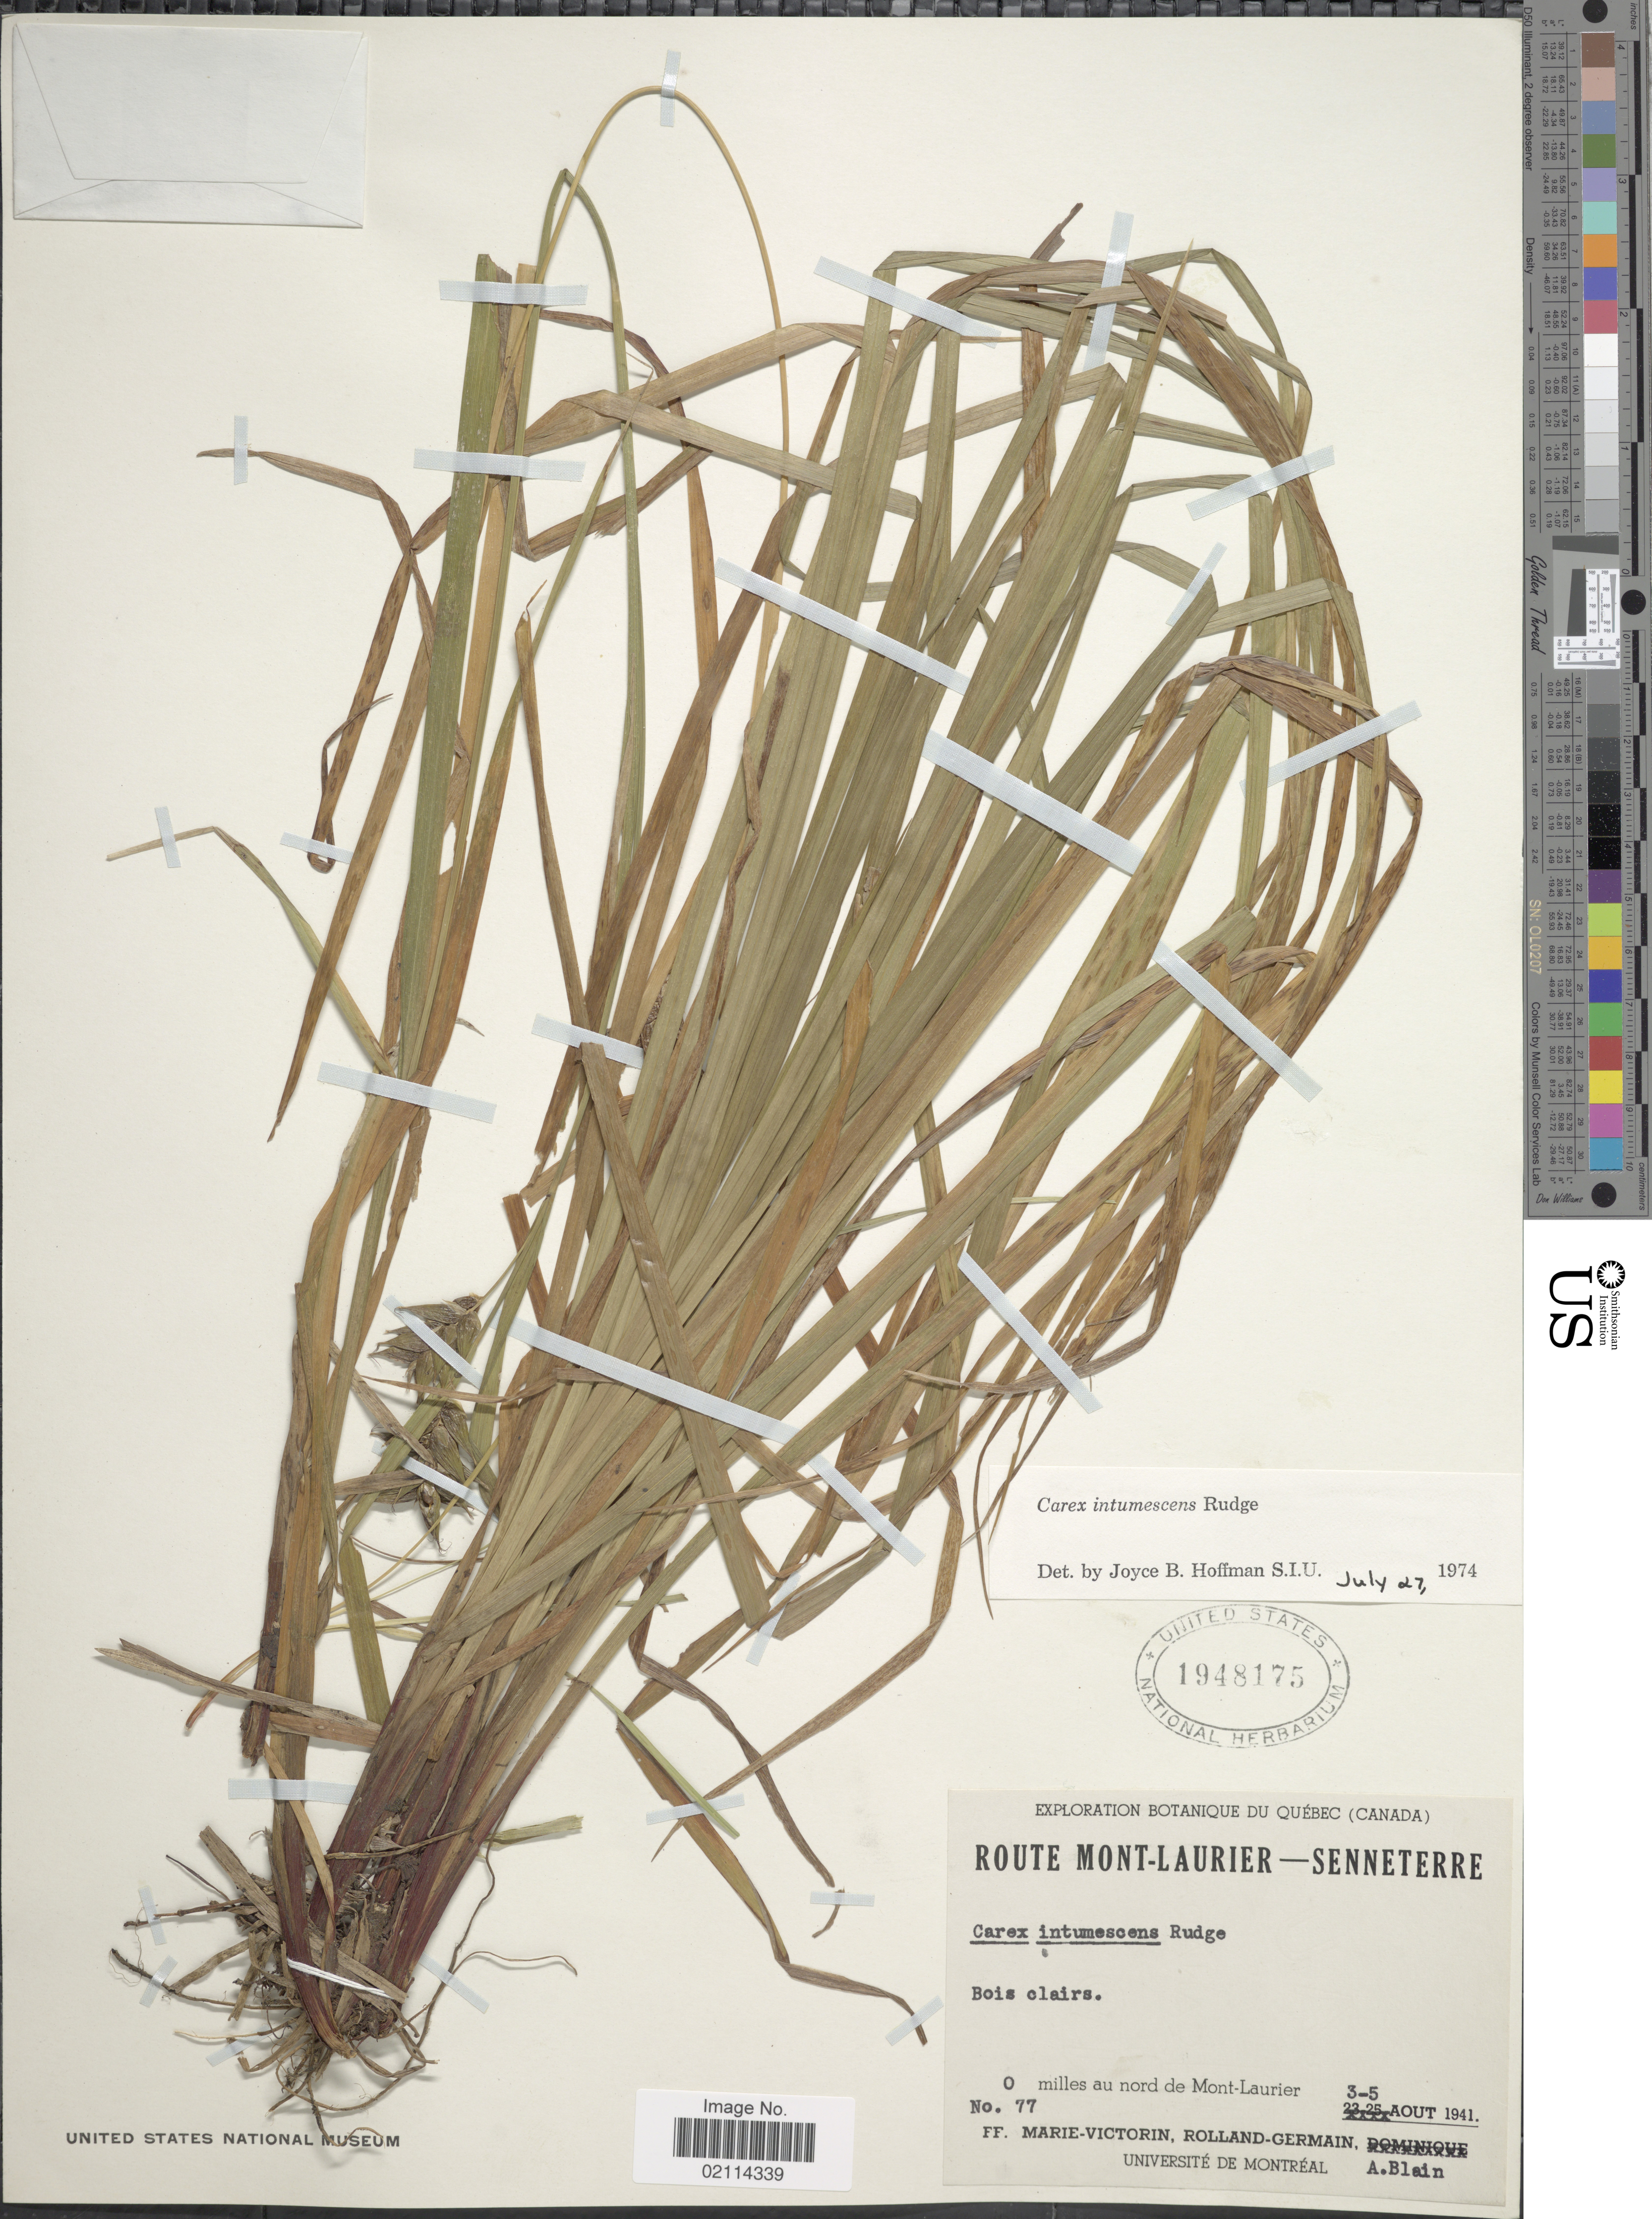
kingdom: Plantae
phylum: Tracheophyta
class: Liliopsida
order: Poales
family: Cyperaceae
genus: Carex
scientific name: Carex intumescens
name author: Rudge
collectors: F. Marie-Victorin, Rolland-Germain & A. Blain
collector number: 77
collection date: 1941-08-03/1941-08-05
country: Canada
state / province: Quebec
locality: Route Mont-Laurier-Senneterre, Bois clairs, 0 miles au nord de Mont Laurier.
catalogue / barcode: US 1948175